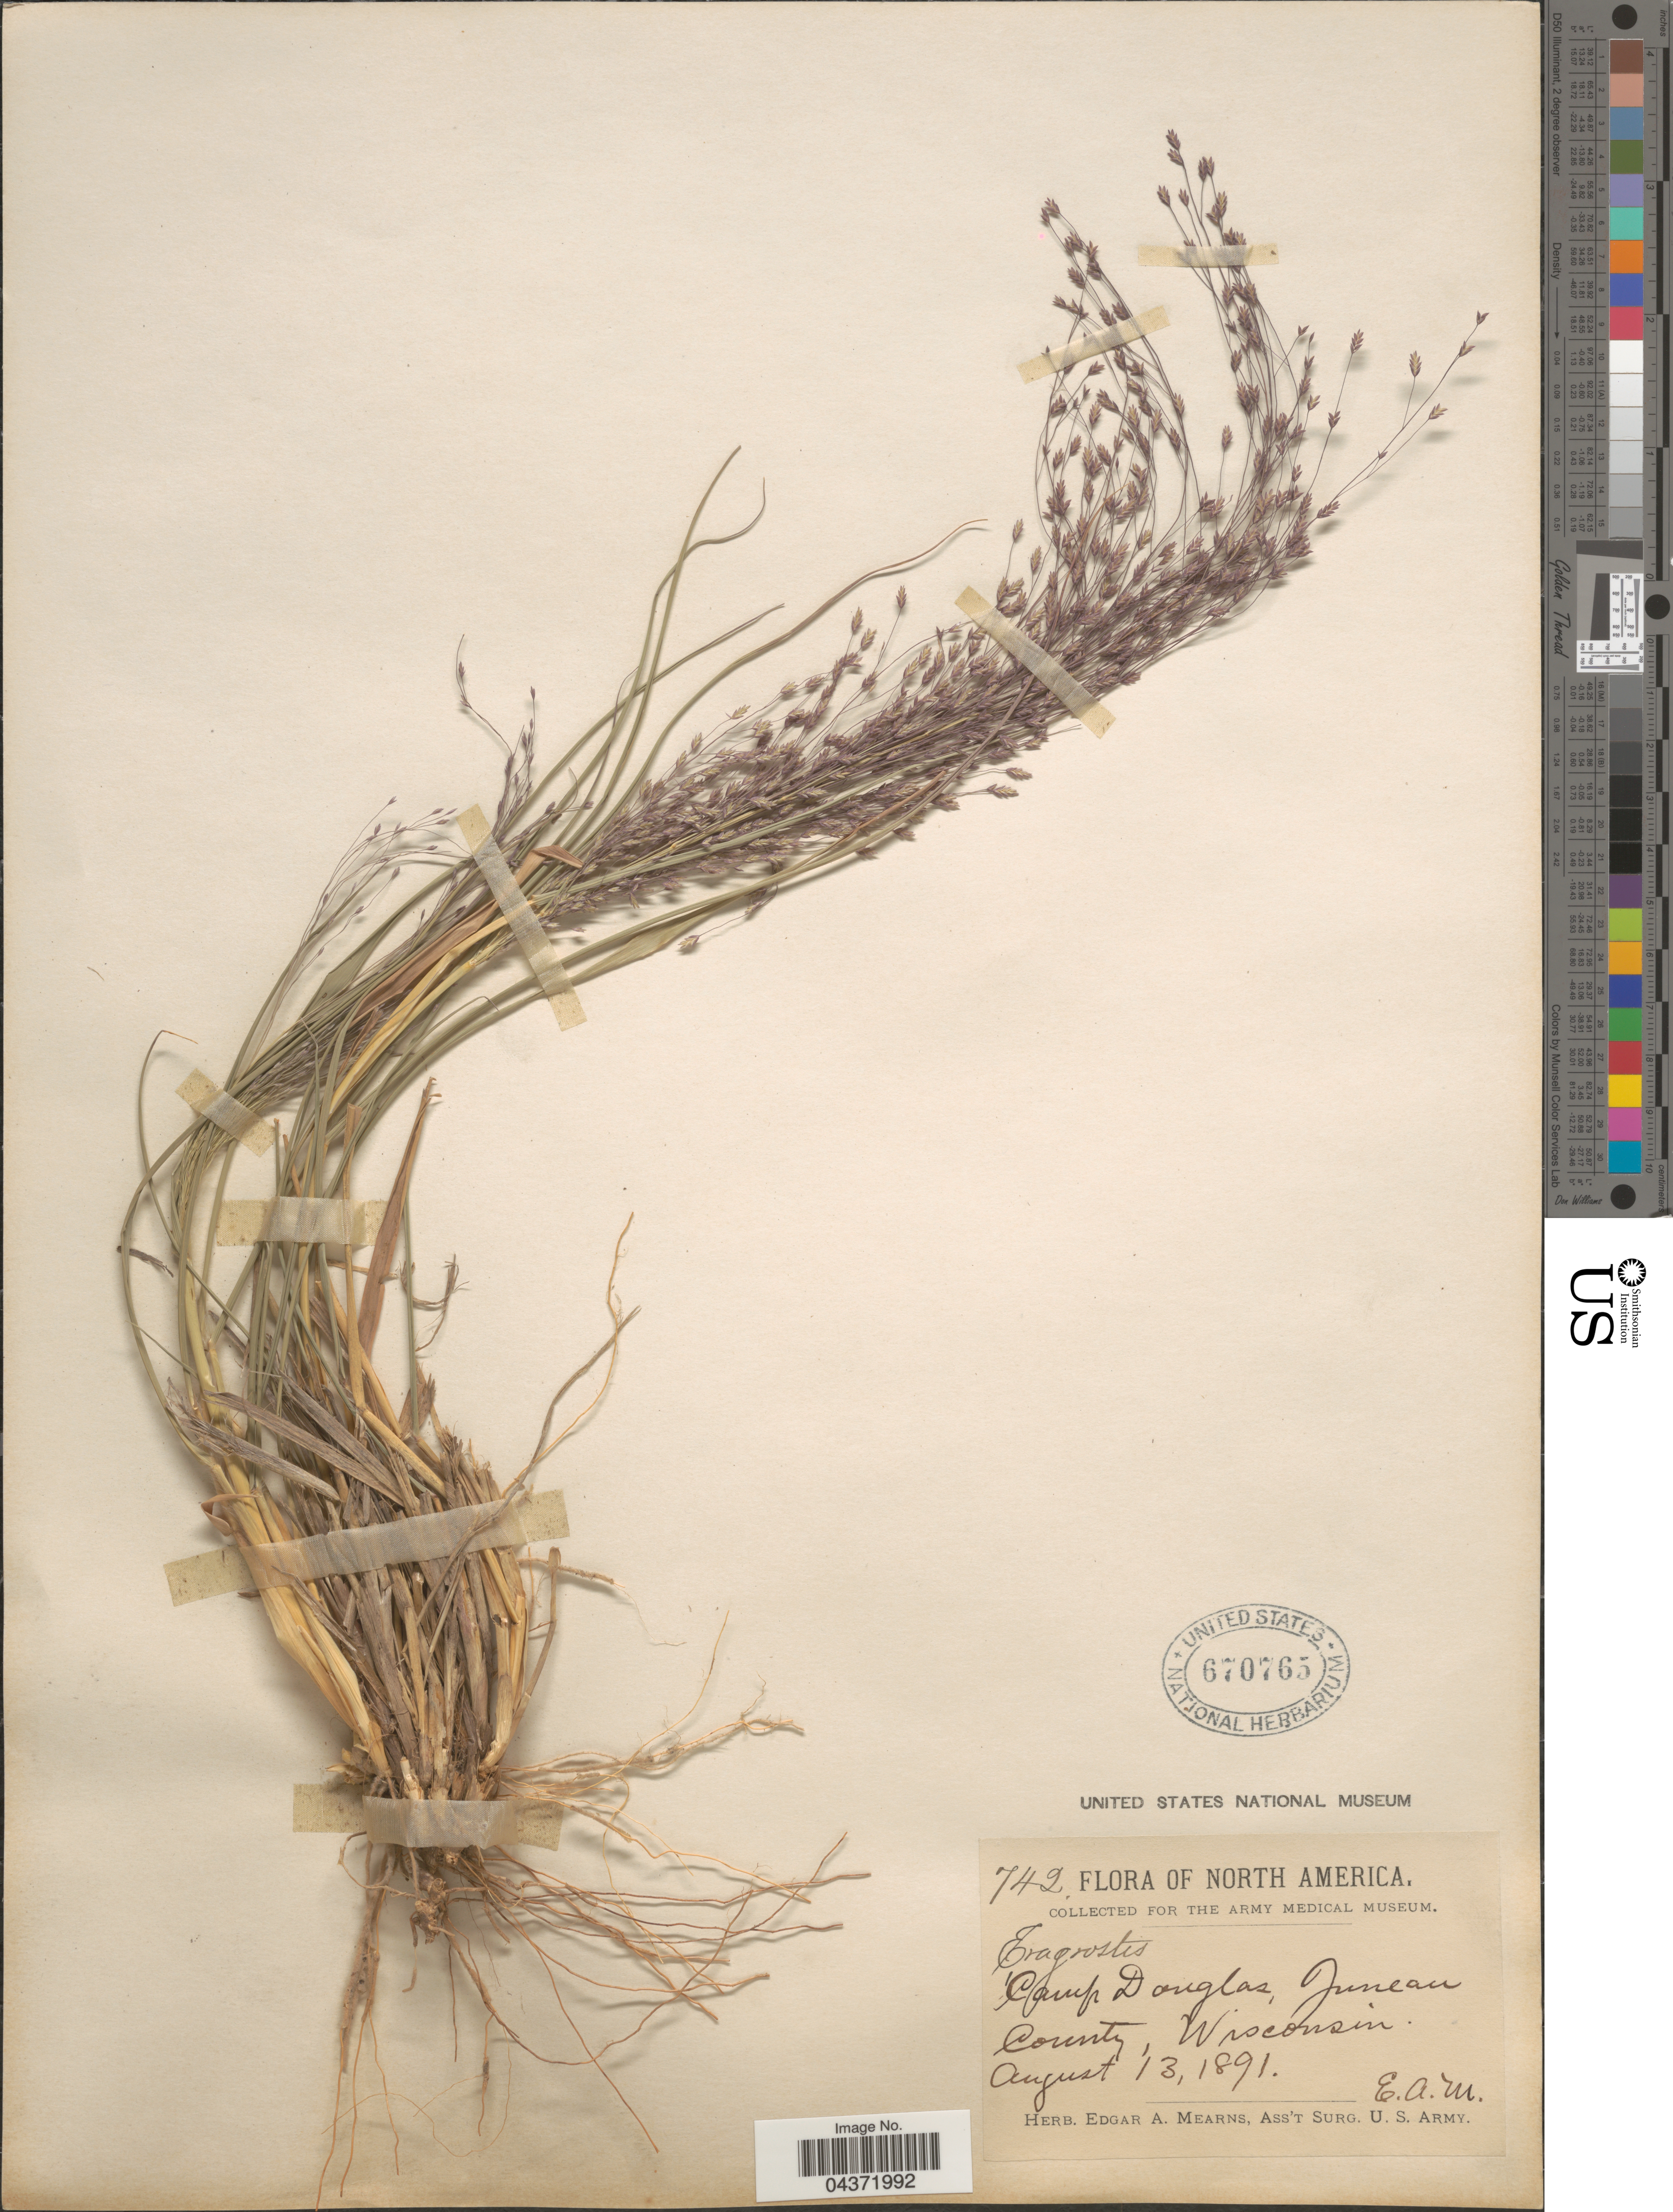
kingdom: Plantae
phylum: Tracheophyta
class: Liliopsida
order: Poales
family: Poaceae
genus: Eragrostis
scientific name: Eragrostis spectabilis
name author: (Pursh) Steud.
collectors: E. A. Mearns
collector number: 742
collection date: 1891-08-13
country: United States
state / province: Wisconsin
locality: Camp Douglas, Juneau County.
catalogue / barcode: US 670765